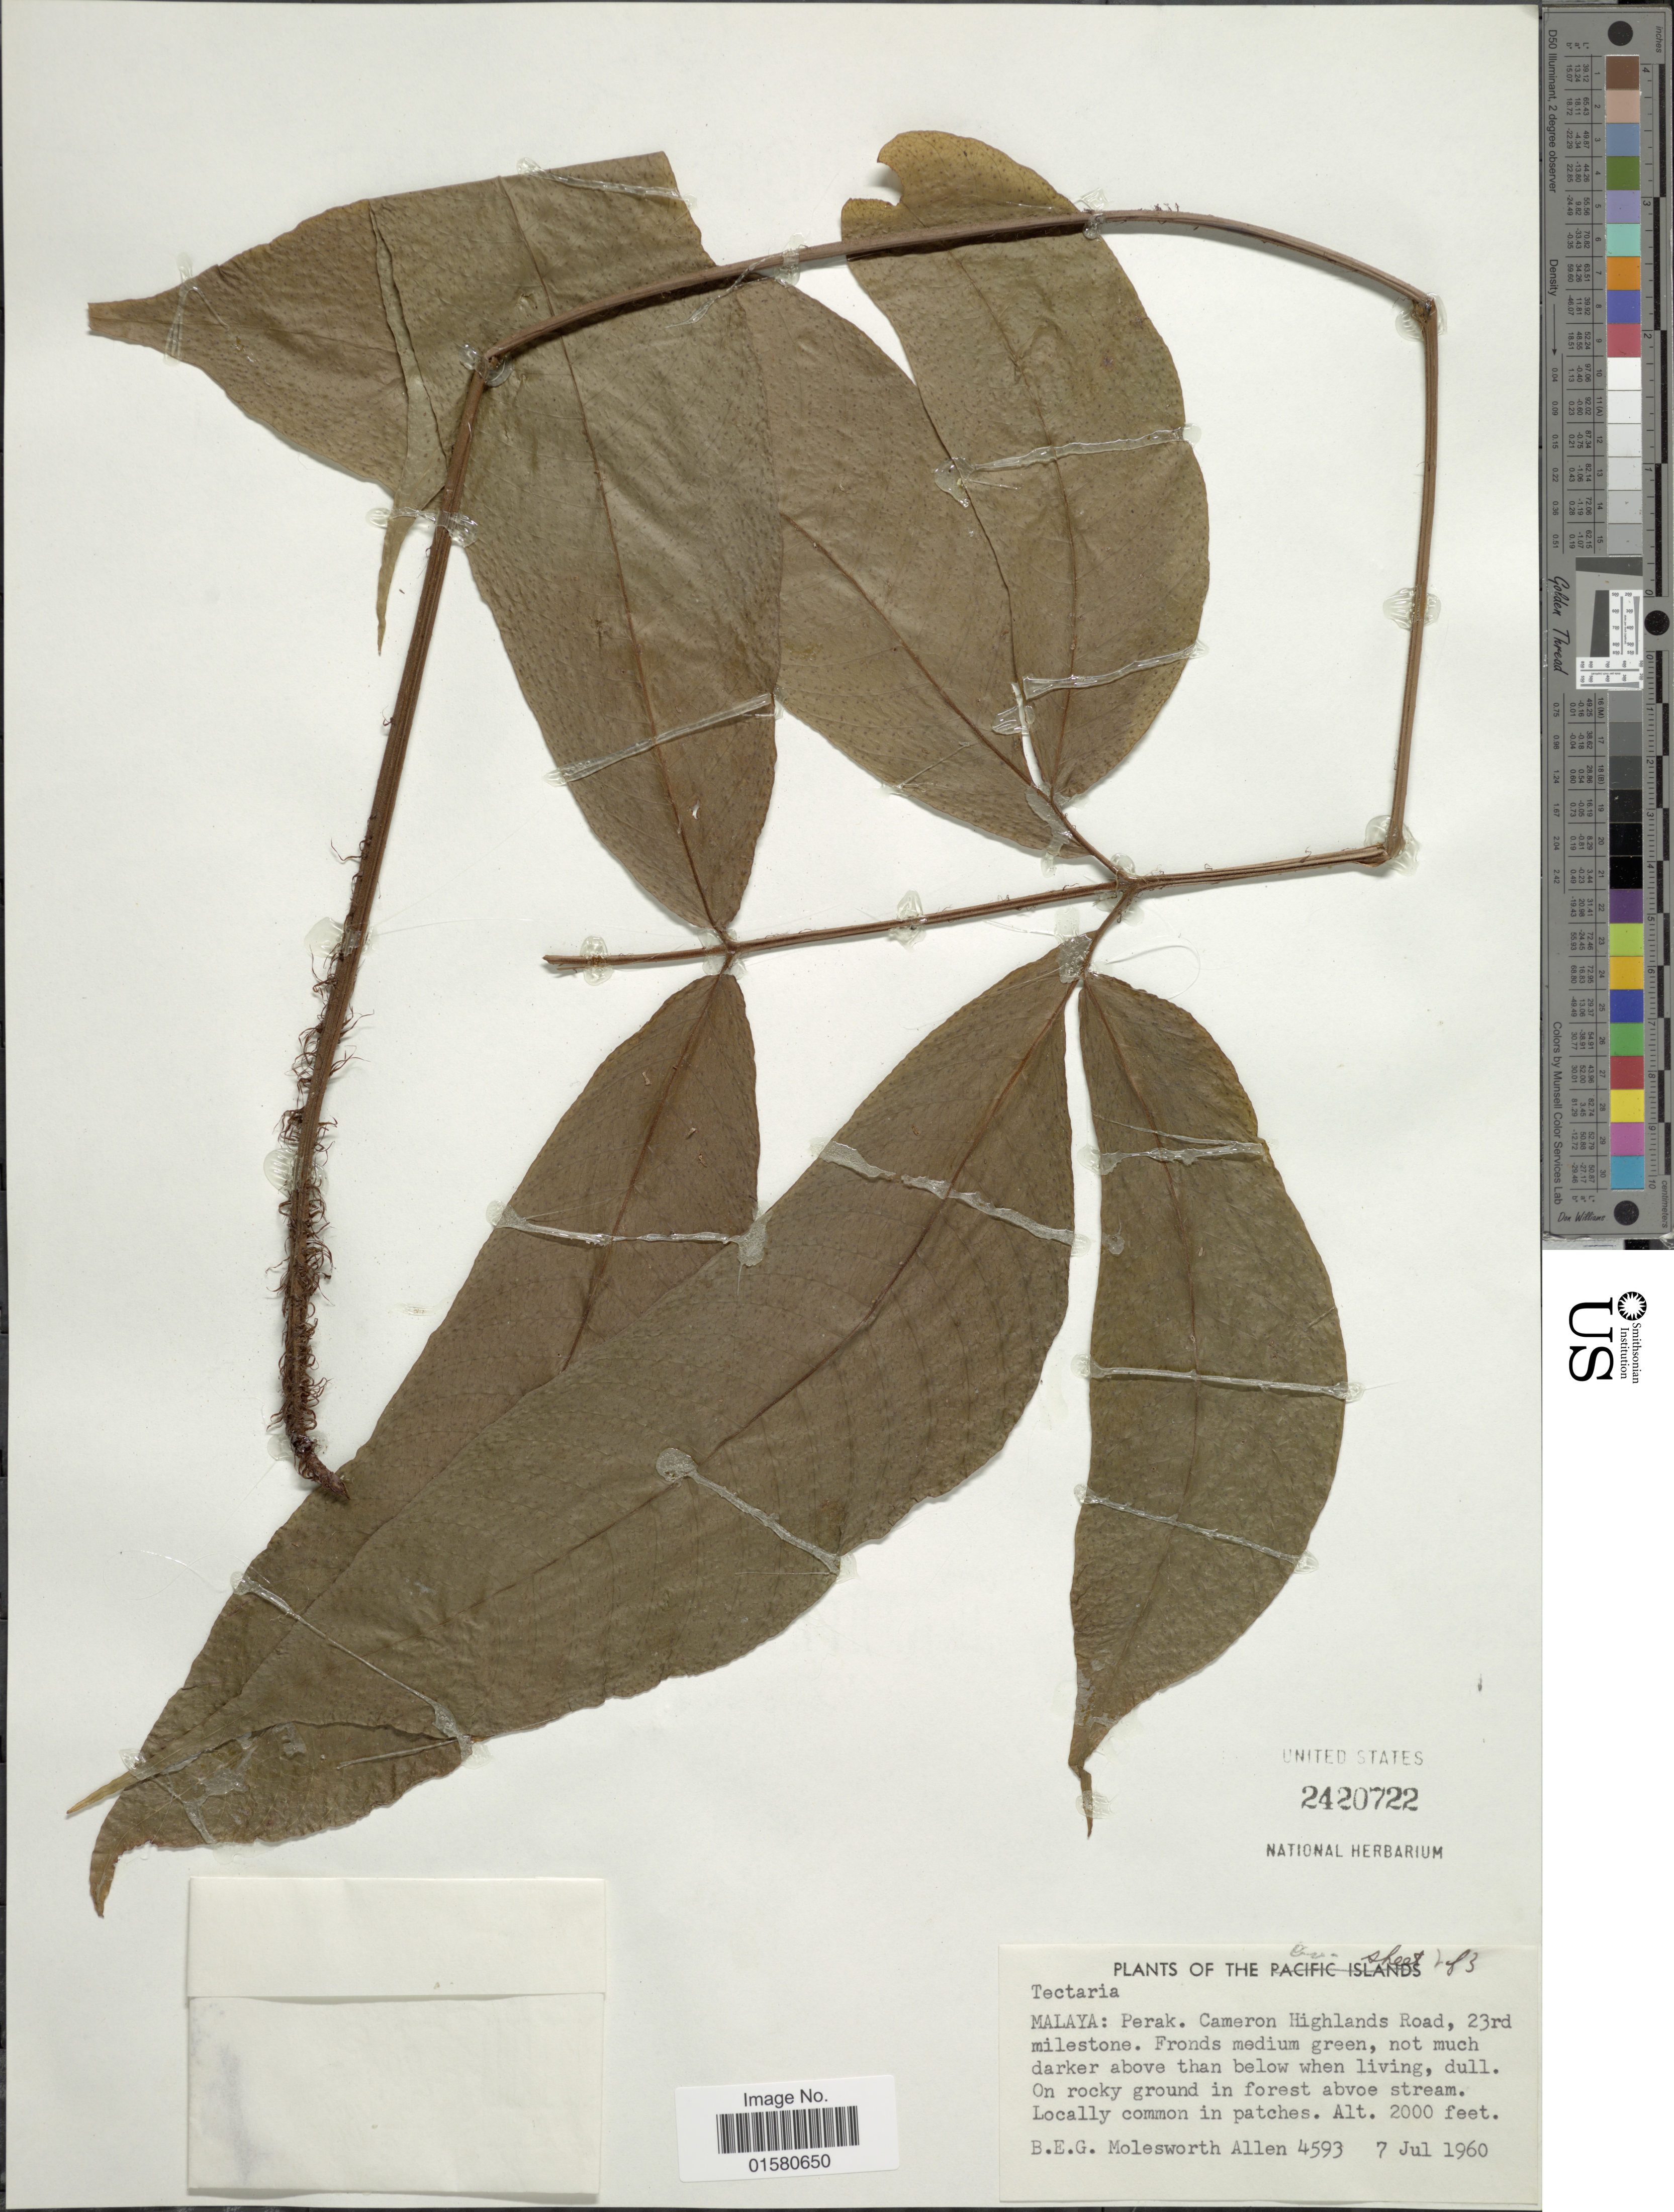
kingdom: Plantae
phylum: Tracheophyta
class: Polypodiopsida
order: Polypodiales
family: Tectariaceae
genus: Tectaria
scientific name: Tectaria sp.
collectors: B. E. G. Molesworth-Allen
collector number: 4593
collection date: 1960-07-07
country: Malaysia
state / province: Perak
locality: Malaya: Perak. Cameron Highlands Road, 23rd milestone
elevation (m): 610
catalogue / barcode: US 2420722